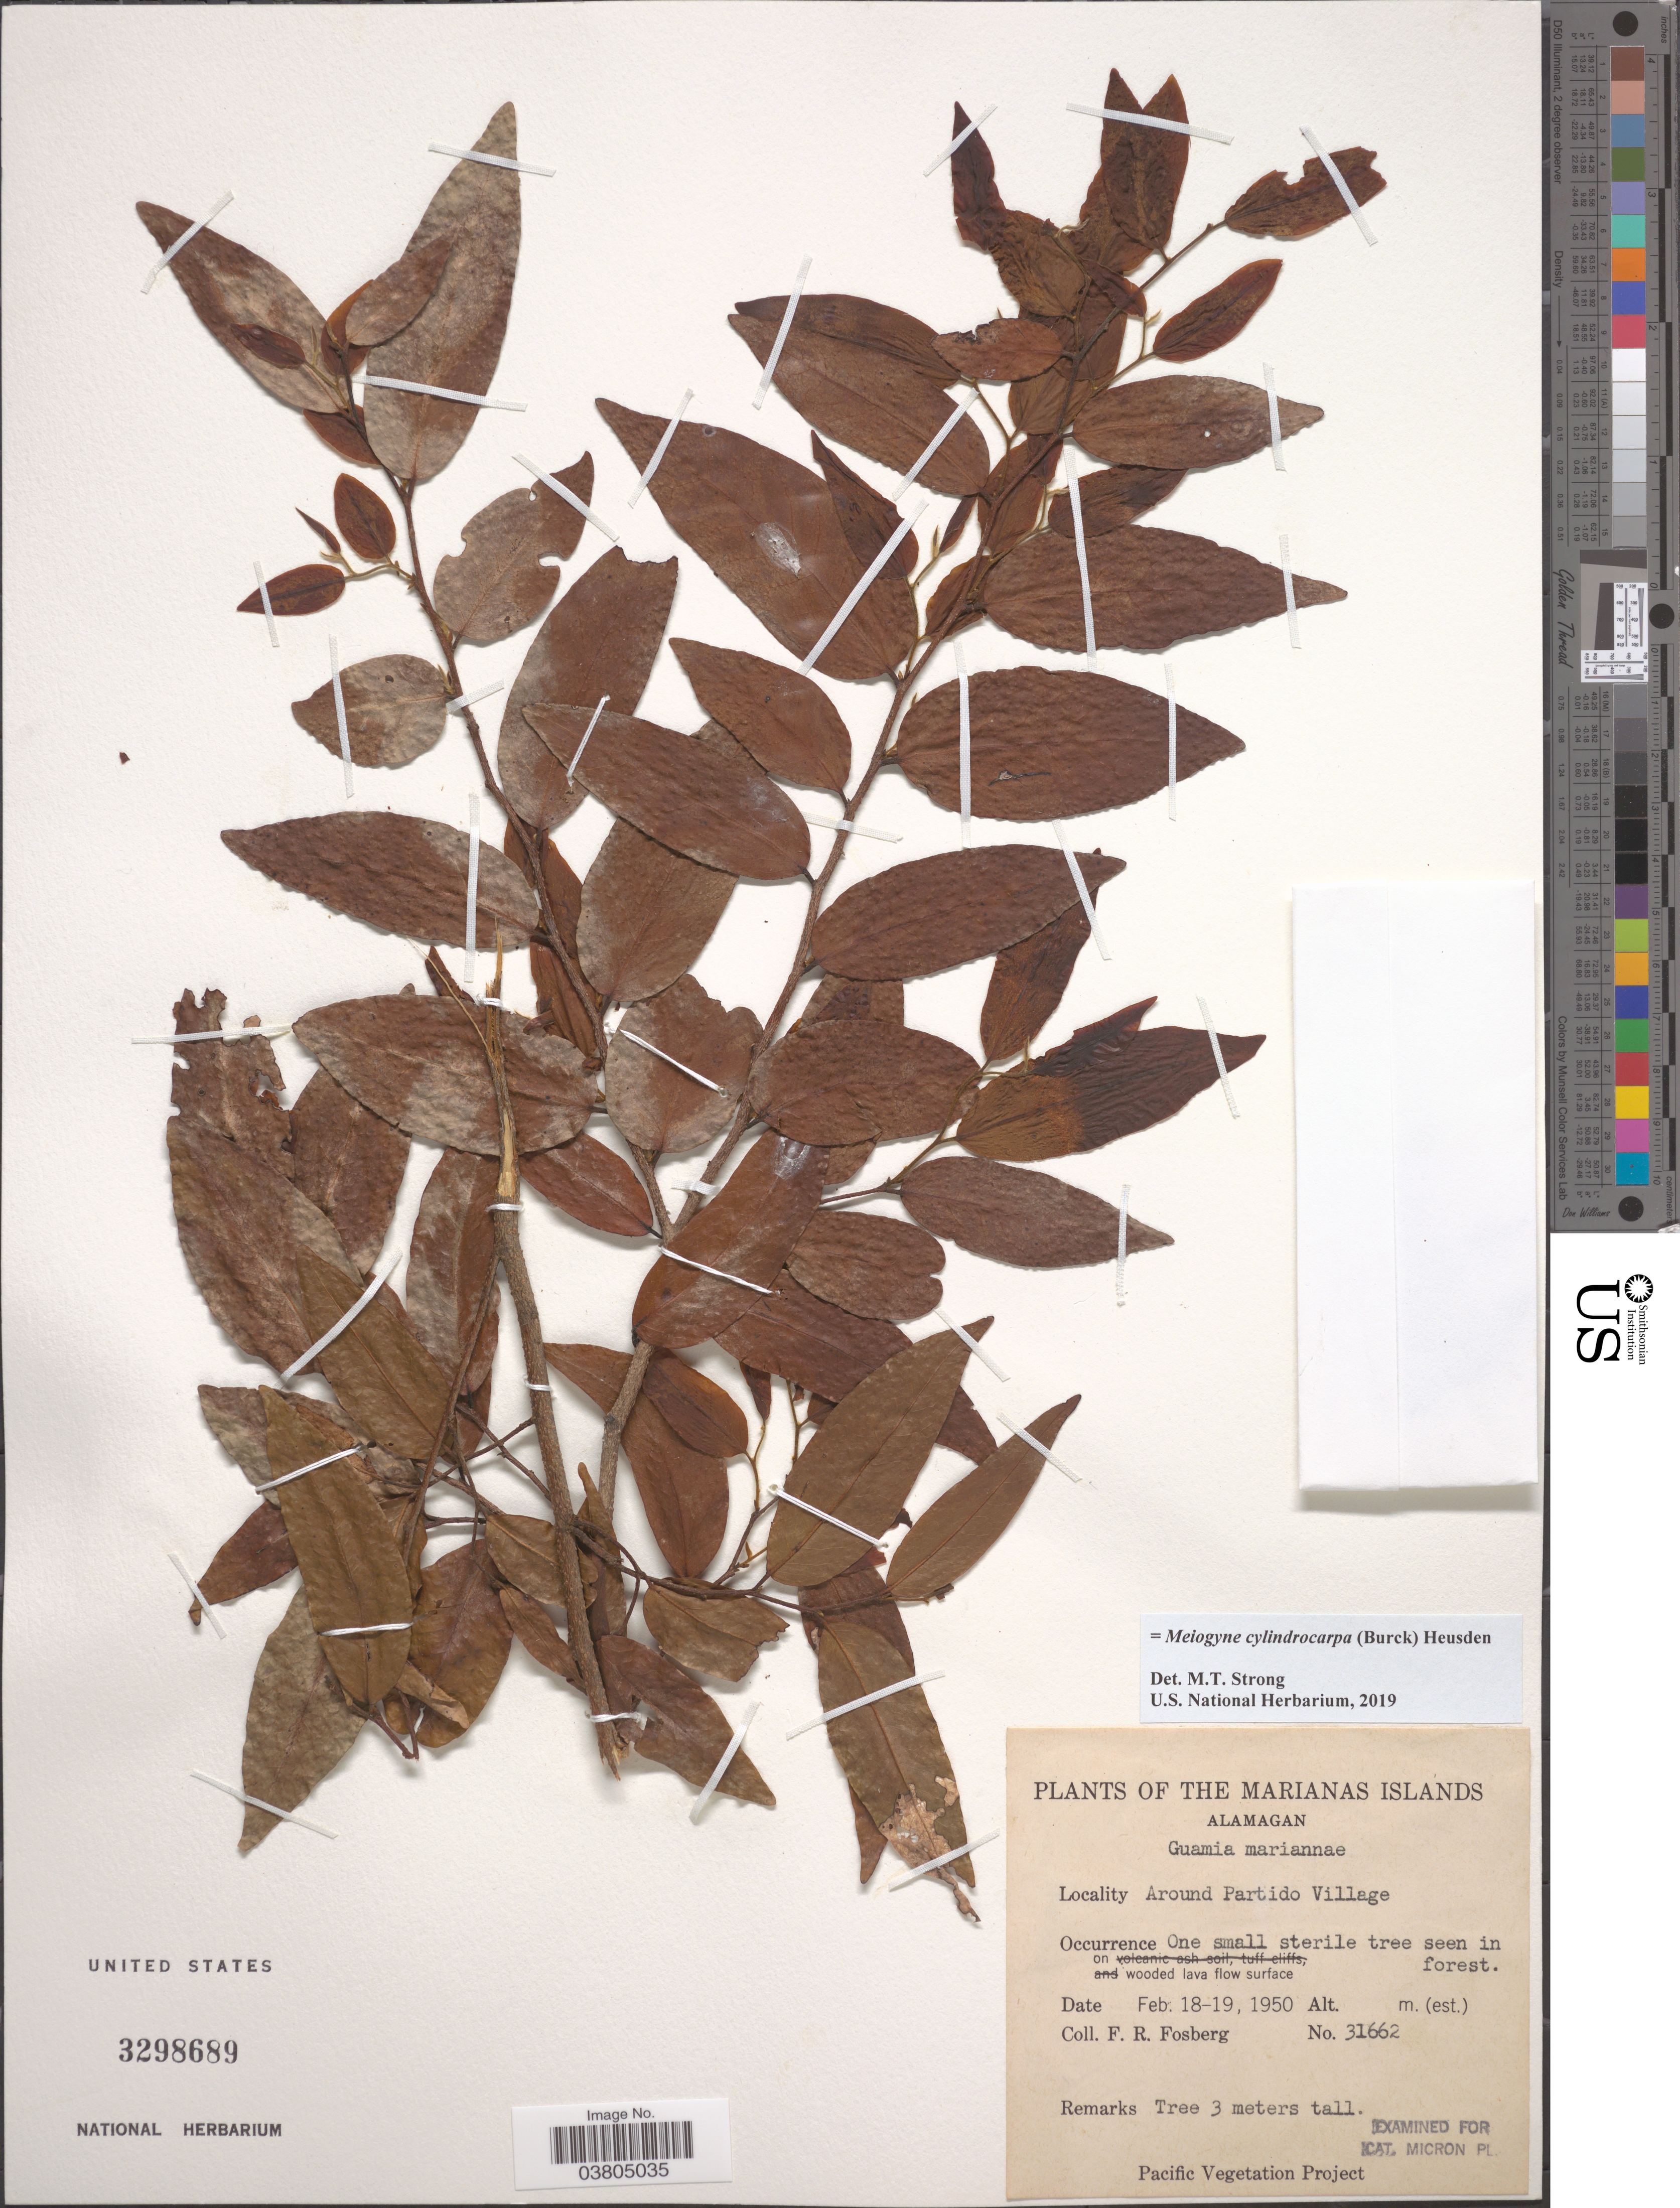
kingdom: Plantae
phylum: Tracheophyta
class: Magnoliopsida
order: Magnoliales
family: Annonaceae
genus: Meiogyne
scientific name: Meiogyne cylindrocarpa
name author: (Burck) Van Huesden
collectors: F. R. Fosberg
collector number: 31662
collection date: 1950-02-18/1950-02-19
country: Northern Mariana Islands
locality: Marianas Islands. Alamagan. Around Partido Village.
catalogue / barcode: US 3298689